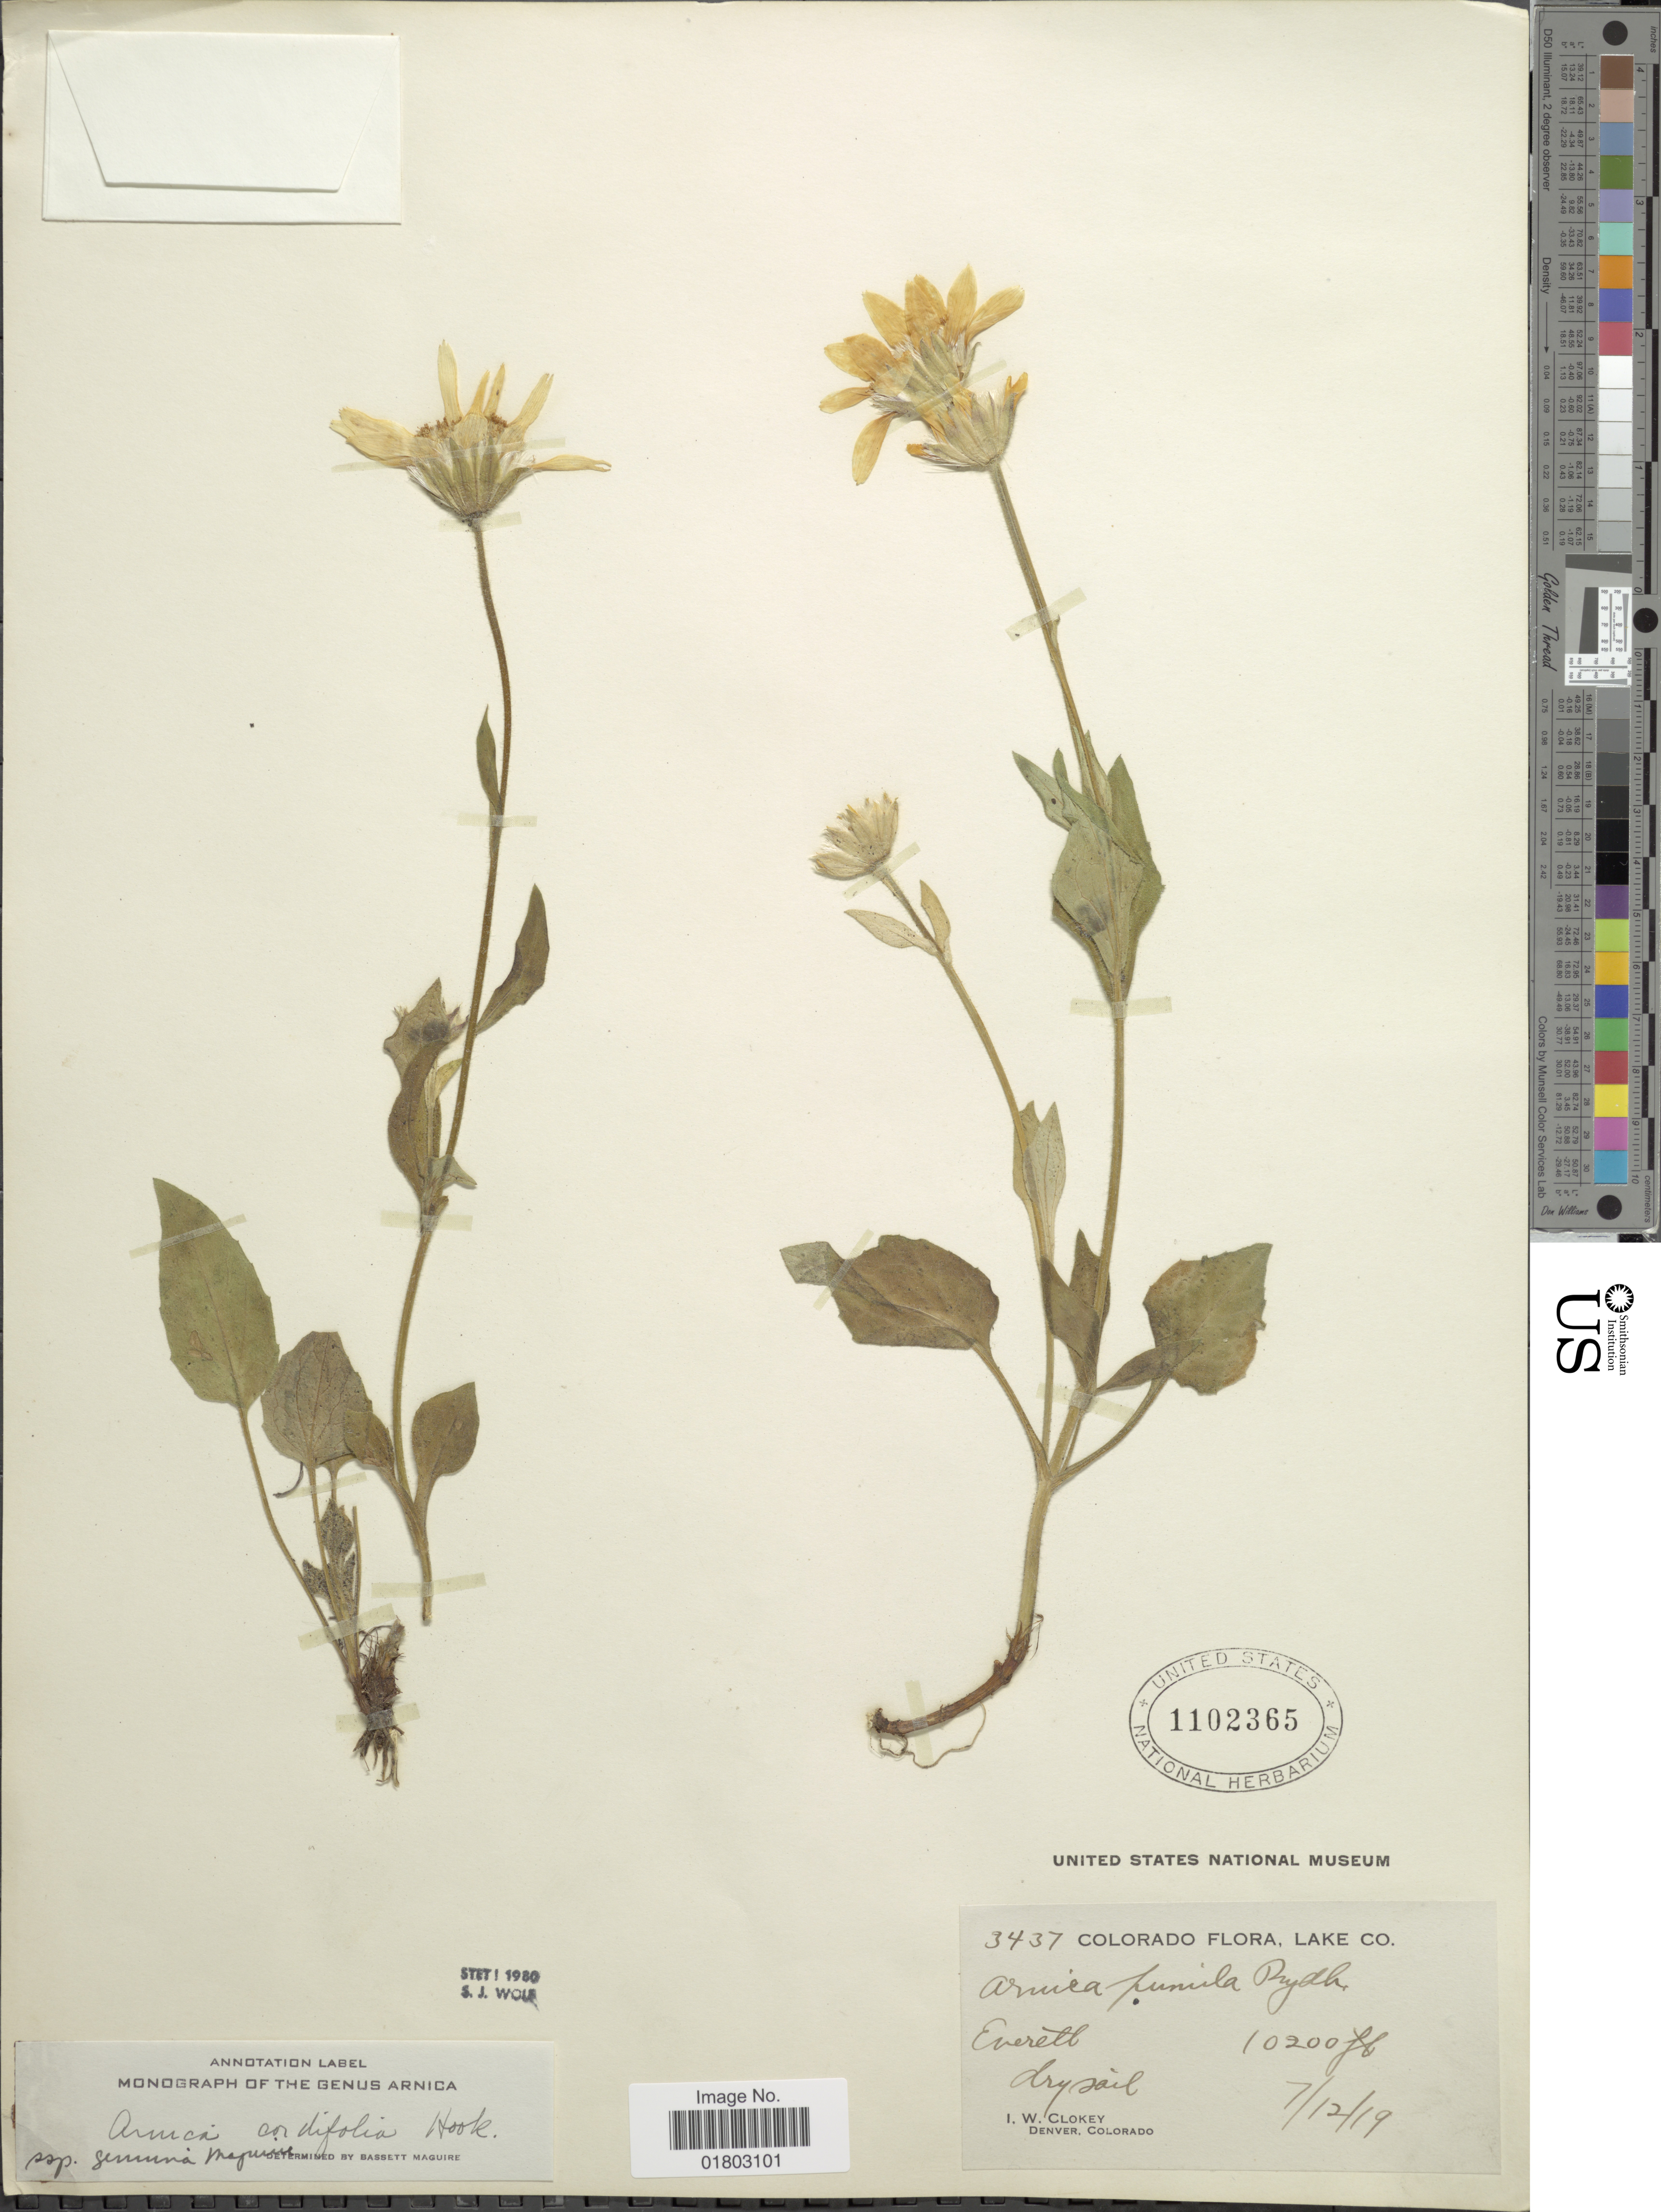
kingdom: Plantae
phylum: Tracheophyta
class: Magnoliopsida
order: Asterales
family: Asteraceae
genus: Arnica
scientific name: Arnica cordifolia subsp. genuina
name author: Maguire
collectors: I. W. Clokey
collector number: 3437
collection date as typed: Transcribed d/m/y: 12/7/19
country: United States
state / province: Colorado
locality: Lake Co, Everett, dry soil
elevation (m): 3109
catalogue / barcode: US 1102365